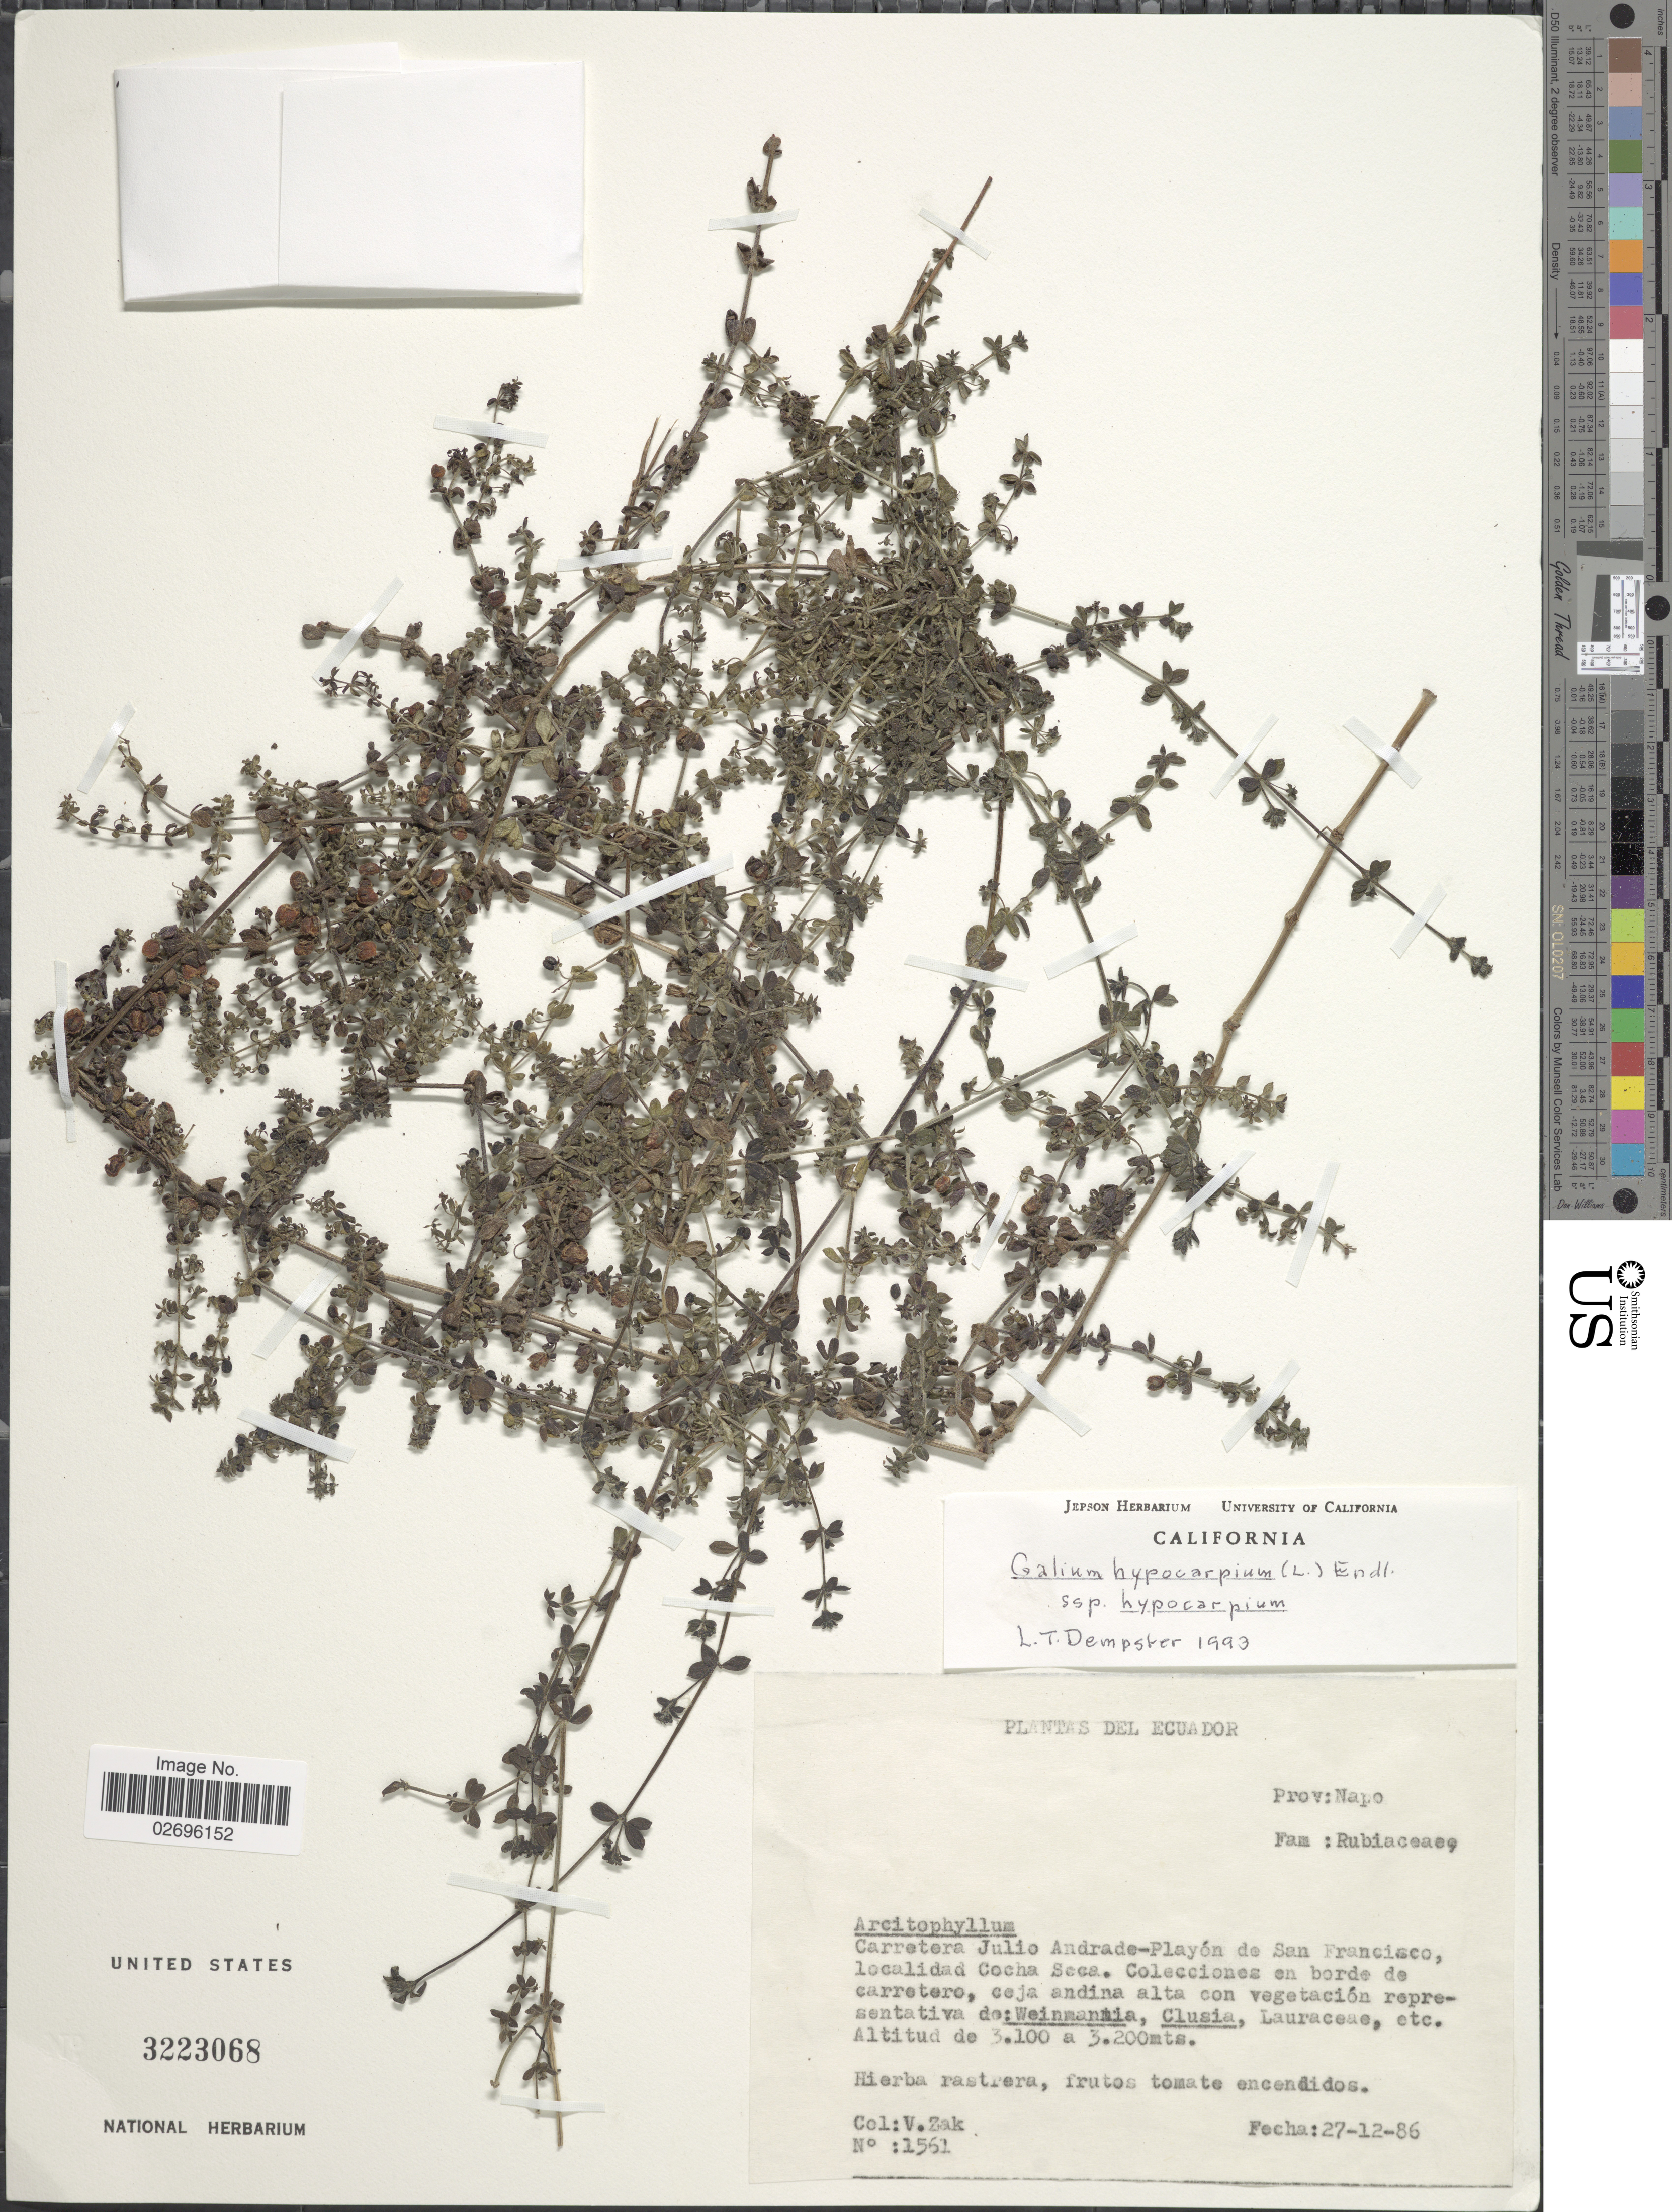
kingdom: Plantae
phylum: Tracheophyta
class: Magnoliopsida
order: Gentianales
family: Rubiaceae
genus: Galium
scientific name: Galium hypocarpium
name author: (L.) Endl. ex Griseb.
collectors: V. Zak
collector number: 1561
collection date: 1986-12-27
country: Ecuador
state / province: Napo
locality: Carretera Julio Andrade-Playón de San Francisco, localidad Cocha Scca.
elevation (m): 3100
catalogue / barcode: US 3223068